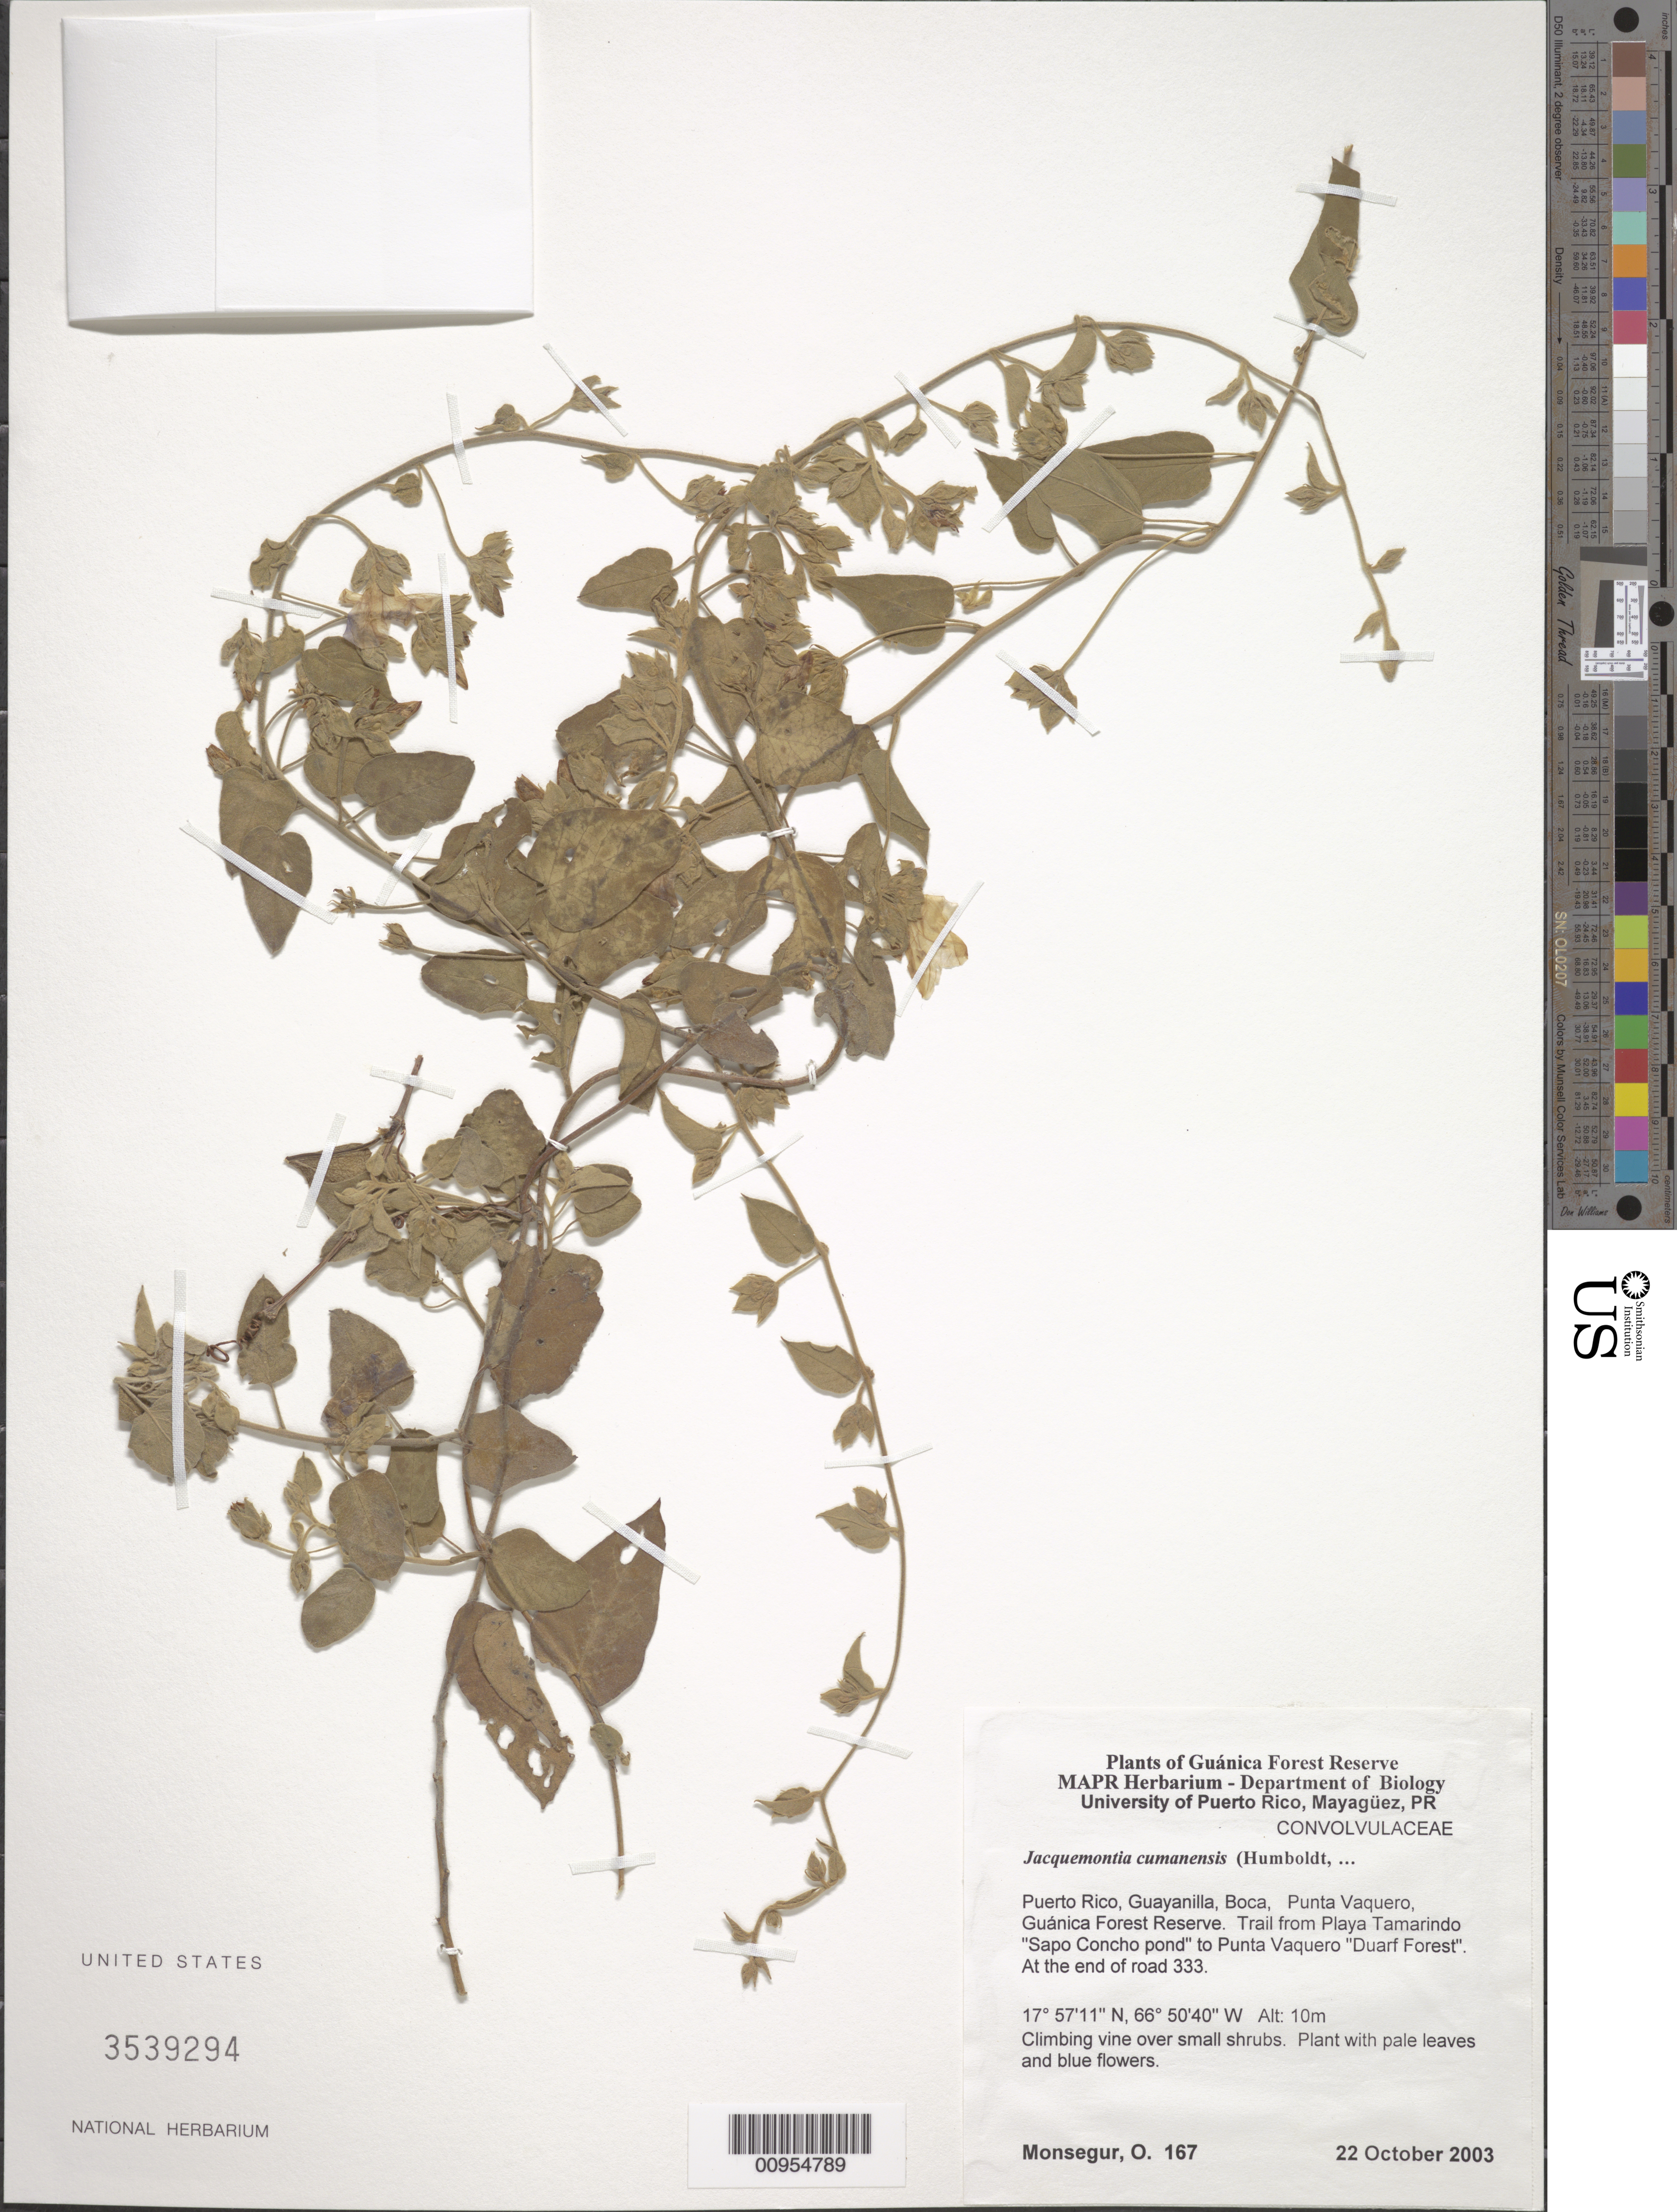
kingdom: Plantae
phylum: Tracheophyta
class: Magnoliopsida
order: Solanales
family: Convolvulaceae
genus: Jacquemontia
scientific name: Jacquemontia cumanensis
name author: (Kuntze) Kuntze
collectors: O. Monsegur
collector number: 167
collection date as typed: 22 Oct 2003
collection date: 2003-10-22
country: Puerto Rico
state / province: Guayanilla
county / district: Boca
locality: Guánica Forest Reserve. Punta Vaquero. Trail from Playa Tamarindo "Sapo Concho pond" to Punta Vaquero "Dwarf Forest". At the end of road 333.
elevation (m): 10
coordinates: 17.57114, 66.50402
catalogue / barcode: US 3539294